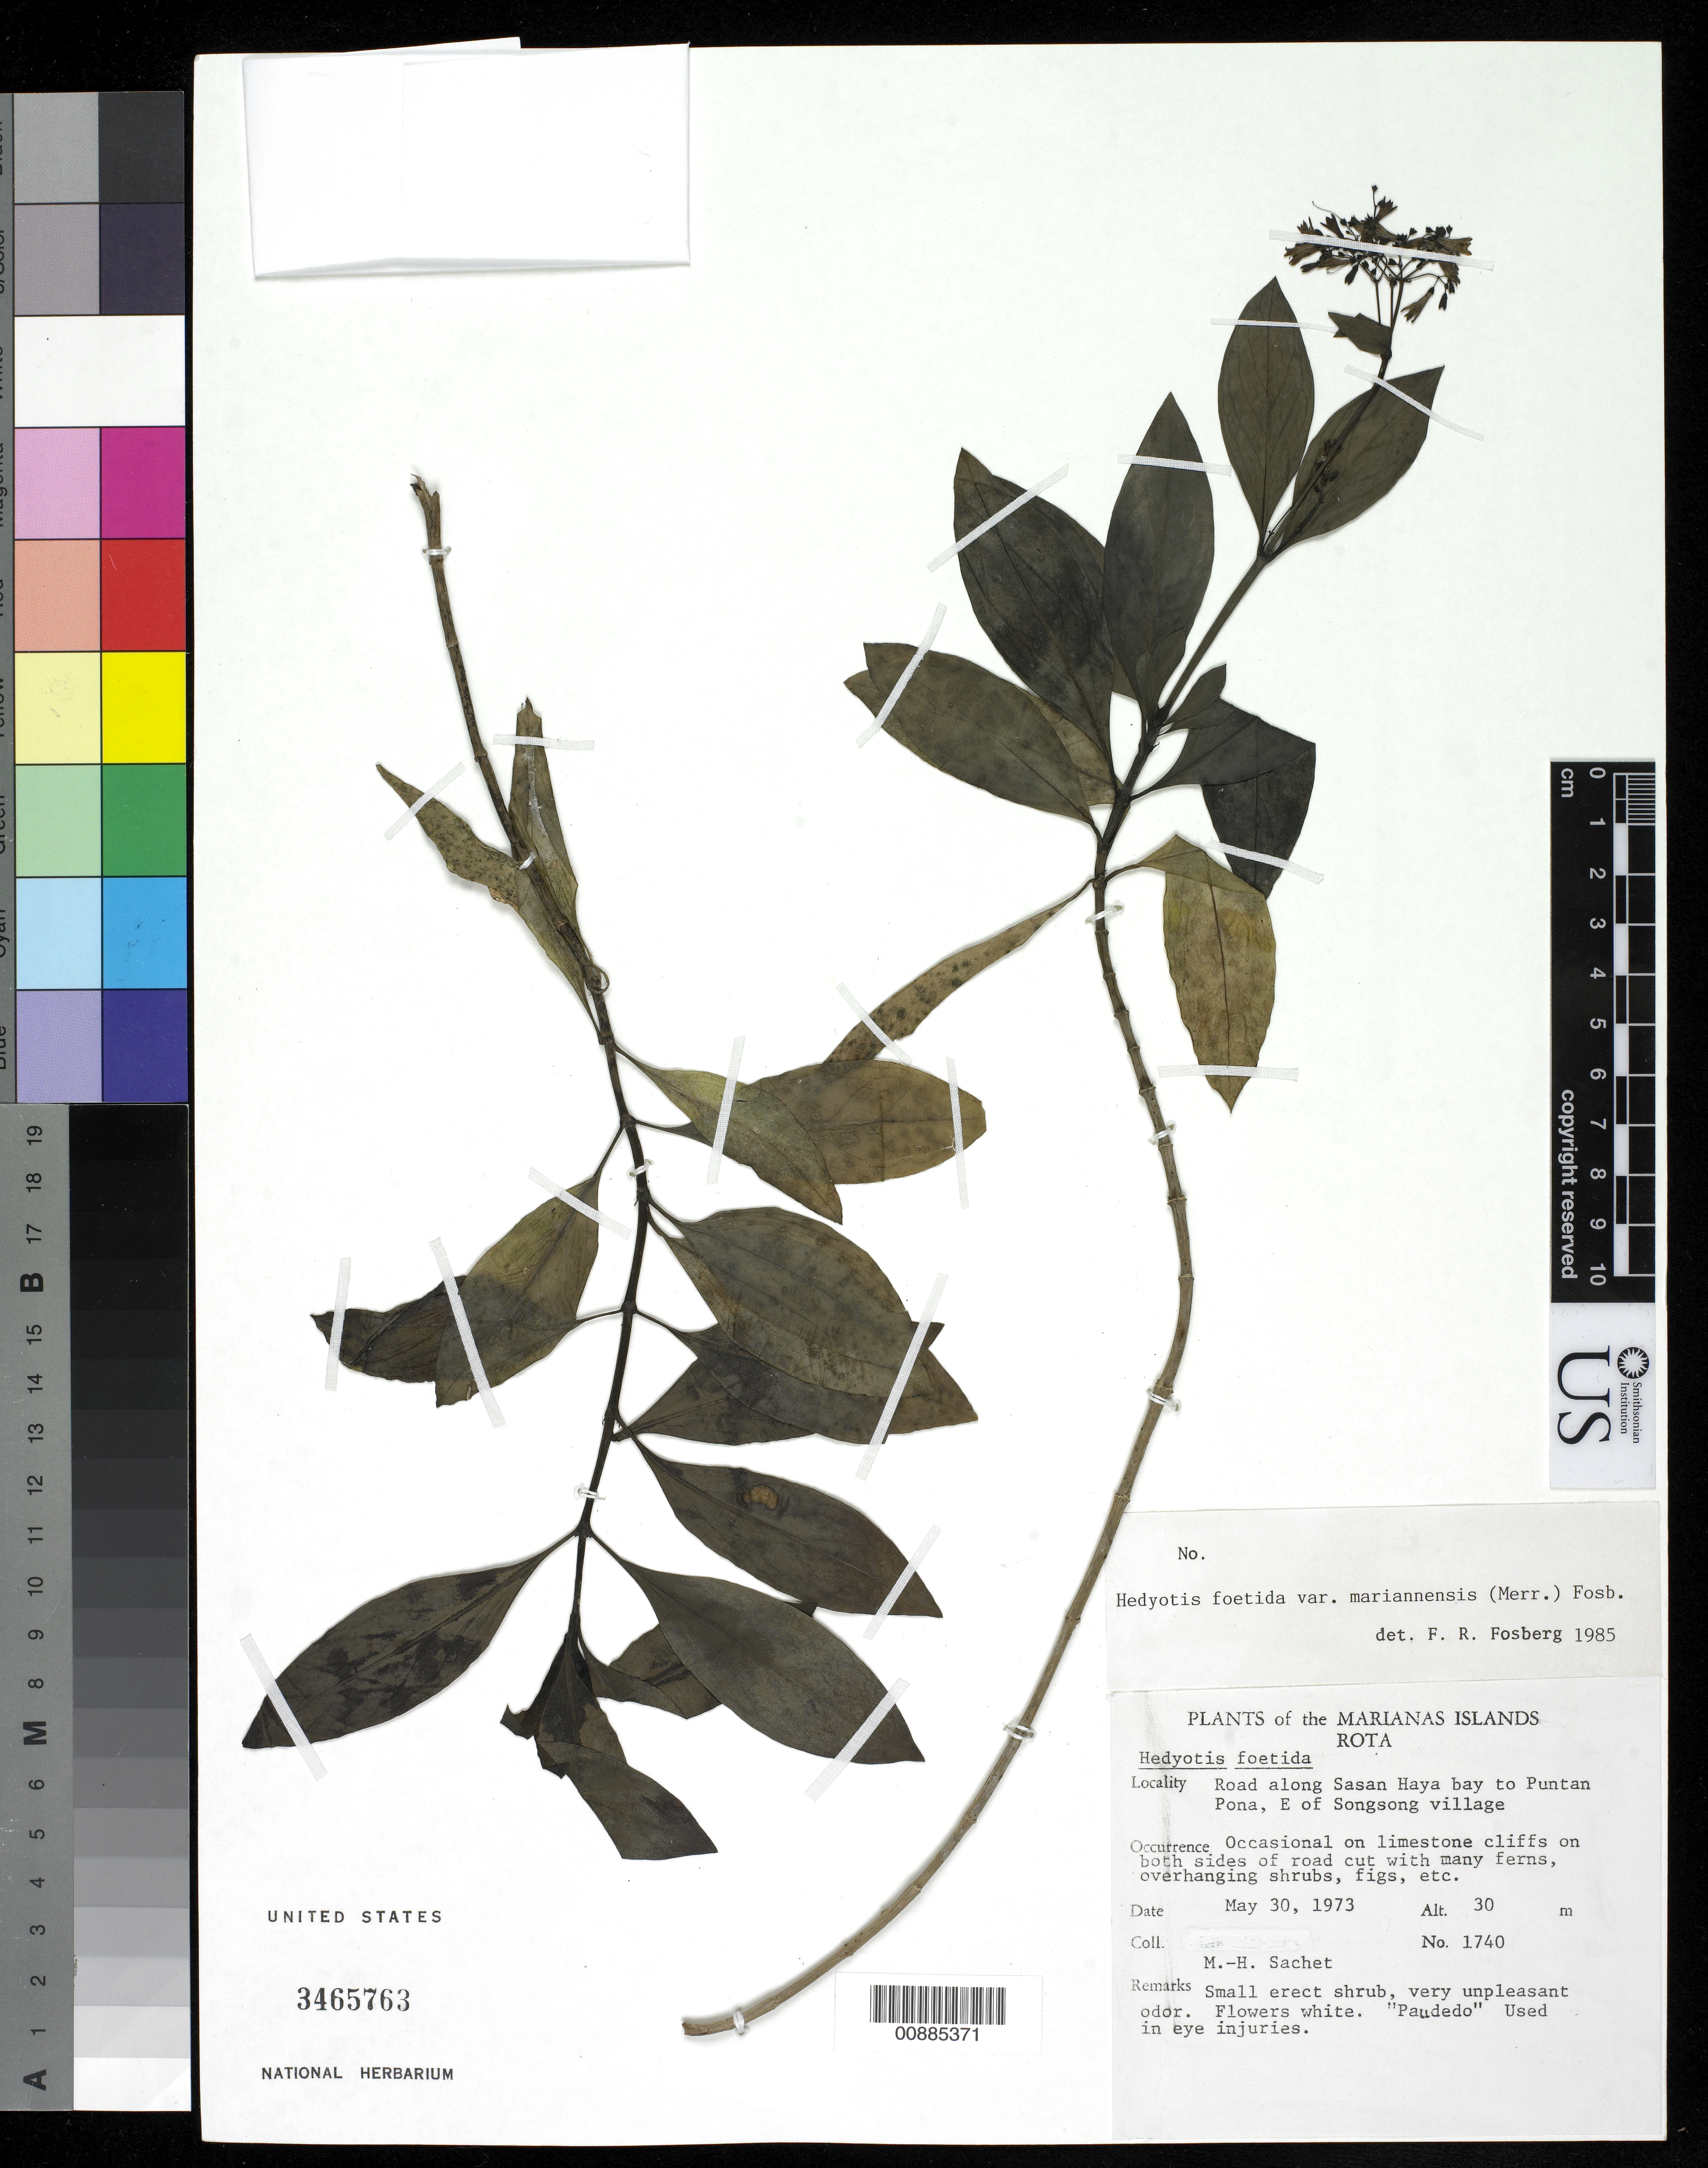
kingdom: Plantae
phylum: Tracheophyta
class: Magnoliopsida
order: Gentianales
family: Rubiaceae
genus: Leptopetalum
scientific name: Leptopetalum foetidum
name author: (G. Forst.) Neupane & N. Wikstr.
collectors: M.-H. Sachet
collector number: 1740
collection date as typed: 30 May 1973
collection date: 1973-05-30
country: Northern Mariana Islands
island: Rota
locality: Road along Sasan Haya bay to Puntan Pona, E of Songsong village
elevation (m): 30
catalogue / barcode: US 3465763